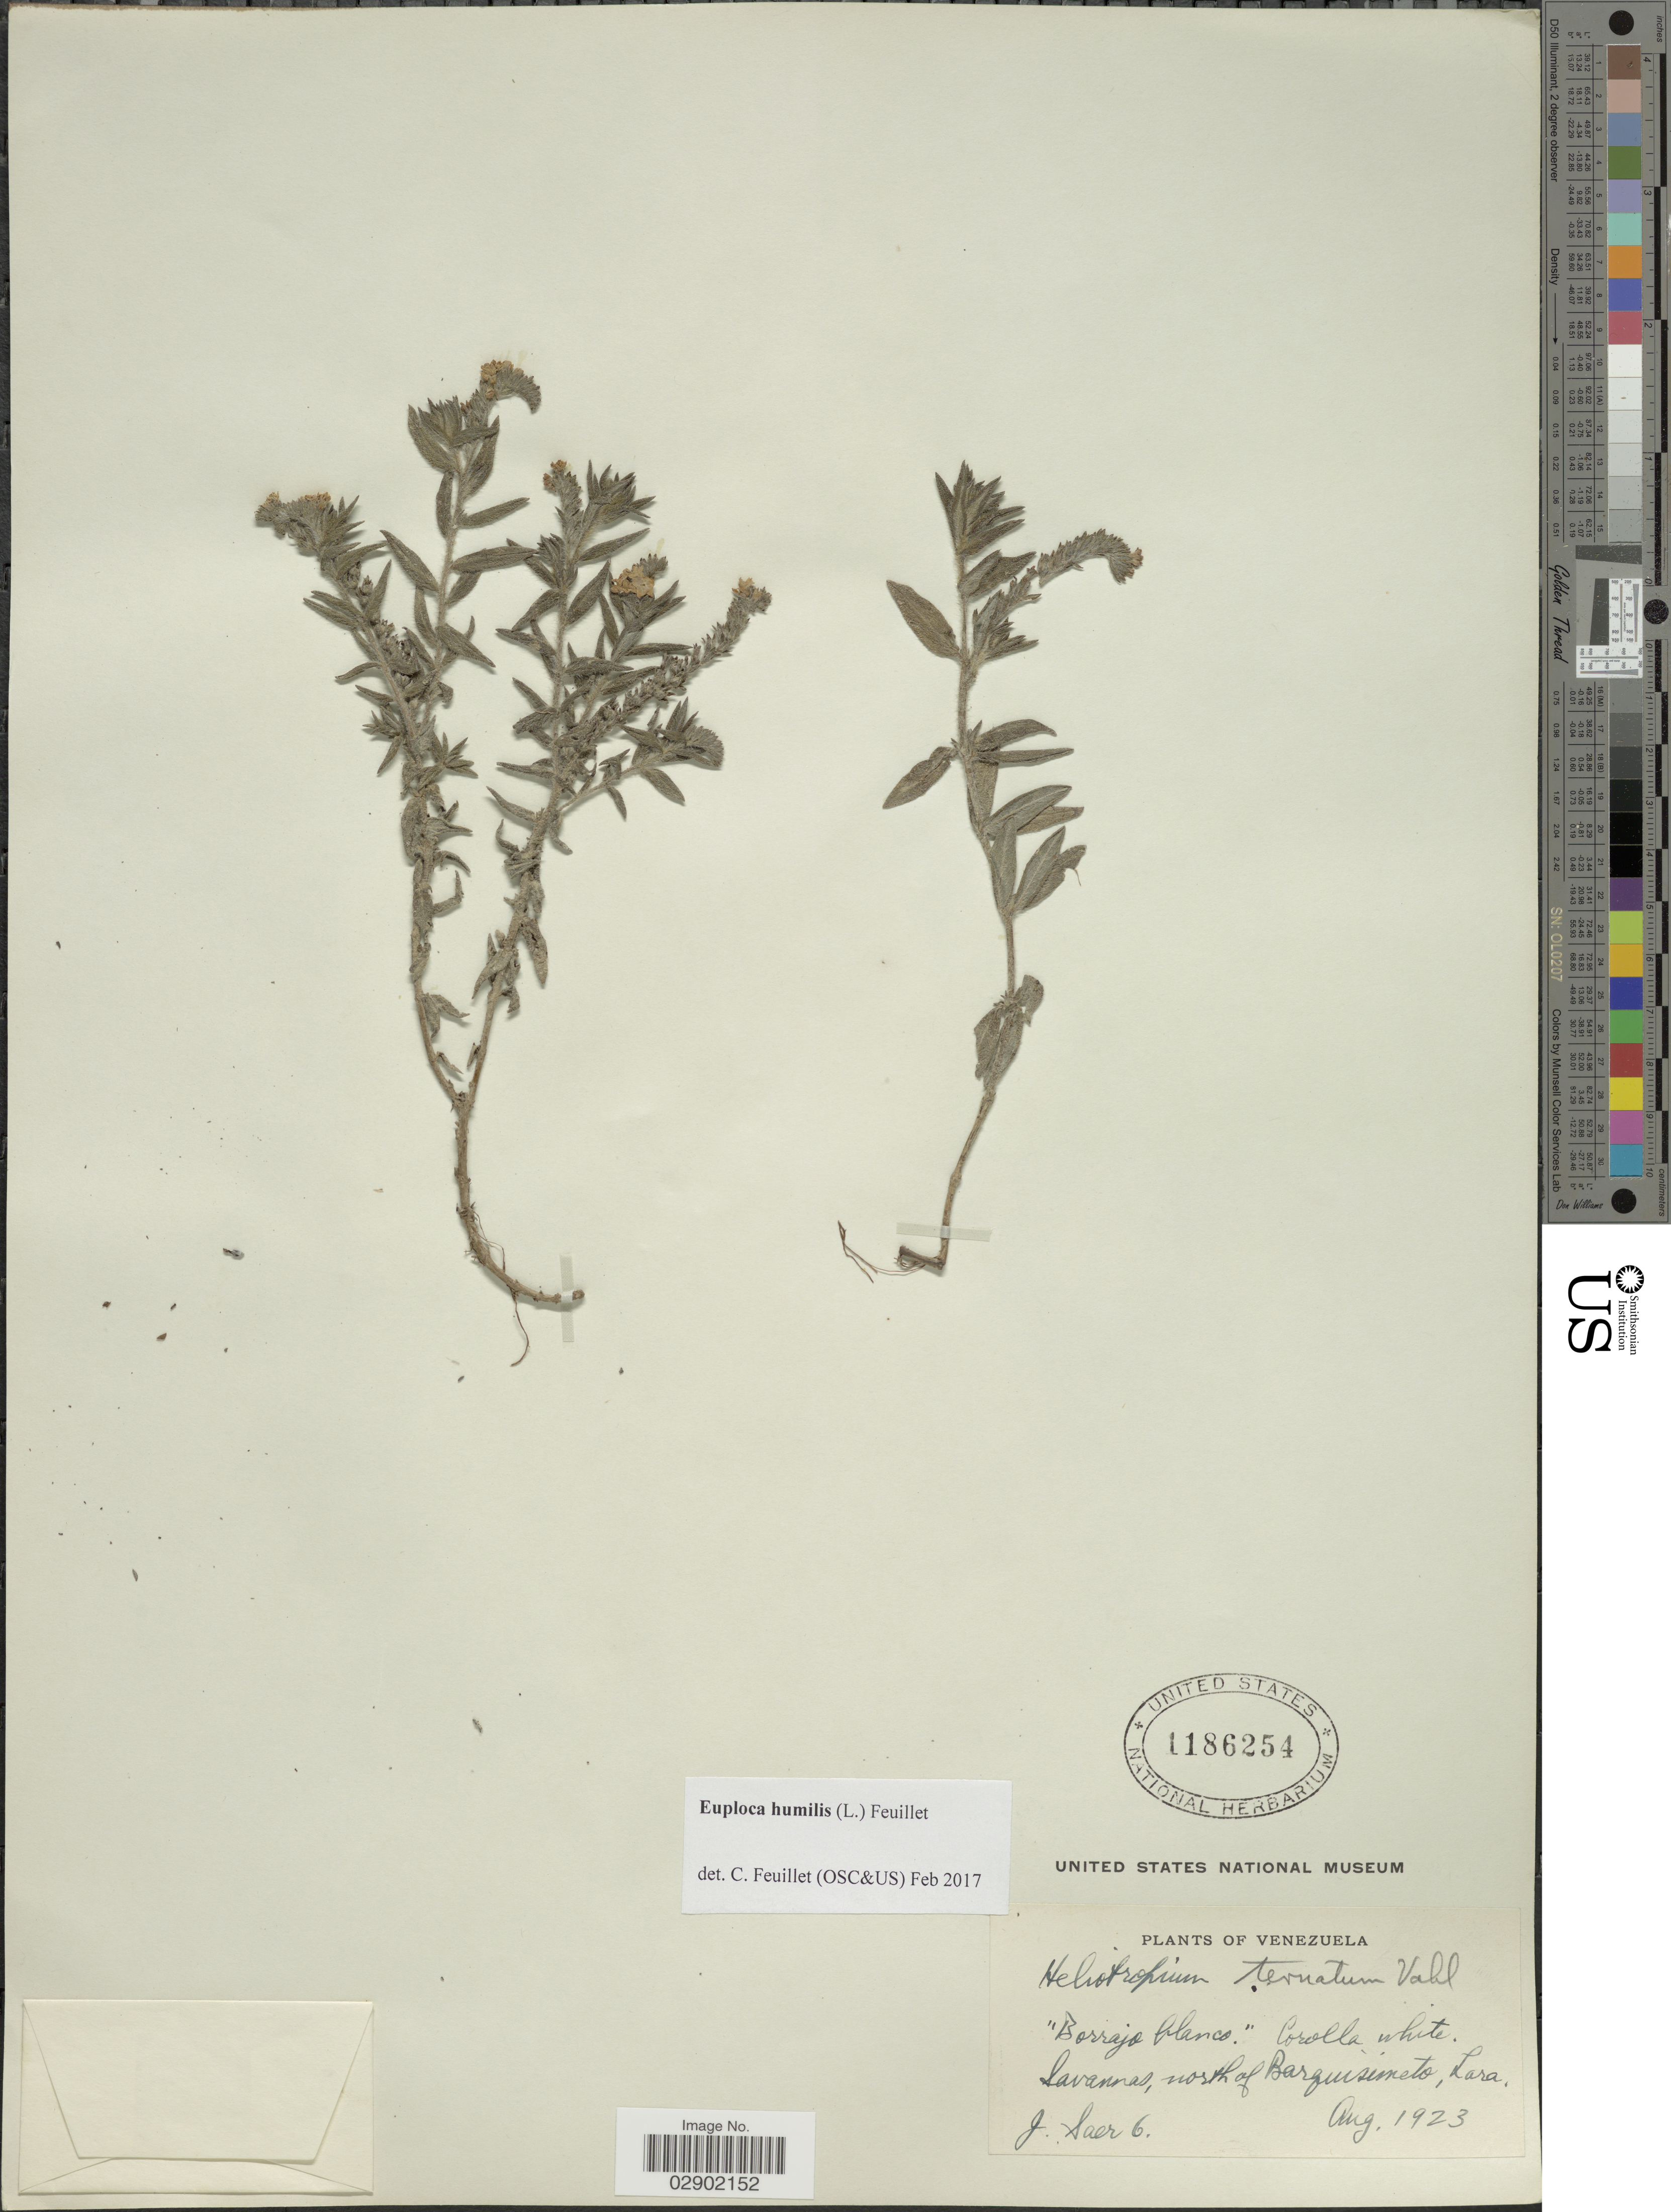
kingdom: Plantae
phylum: Tracheophyta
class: Magnoliopsida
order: Boraginales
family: Heliotropiaceae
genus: Euploca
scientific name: Euploca humilis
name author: (L.) Feuillet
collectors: J. Saer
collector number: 6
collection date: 1923-08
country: Venezuela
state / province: Lara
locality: Savannas, north of Barquisimeto, Lara.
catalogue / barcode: US 1186254